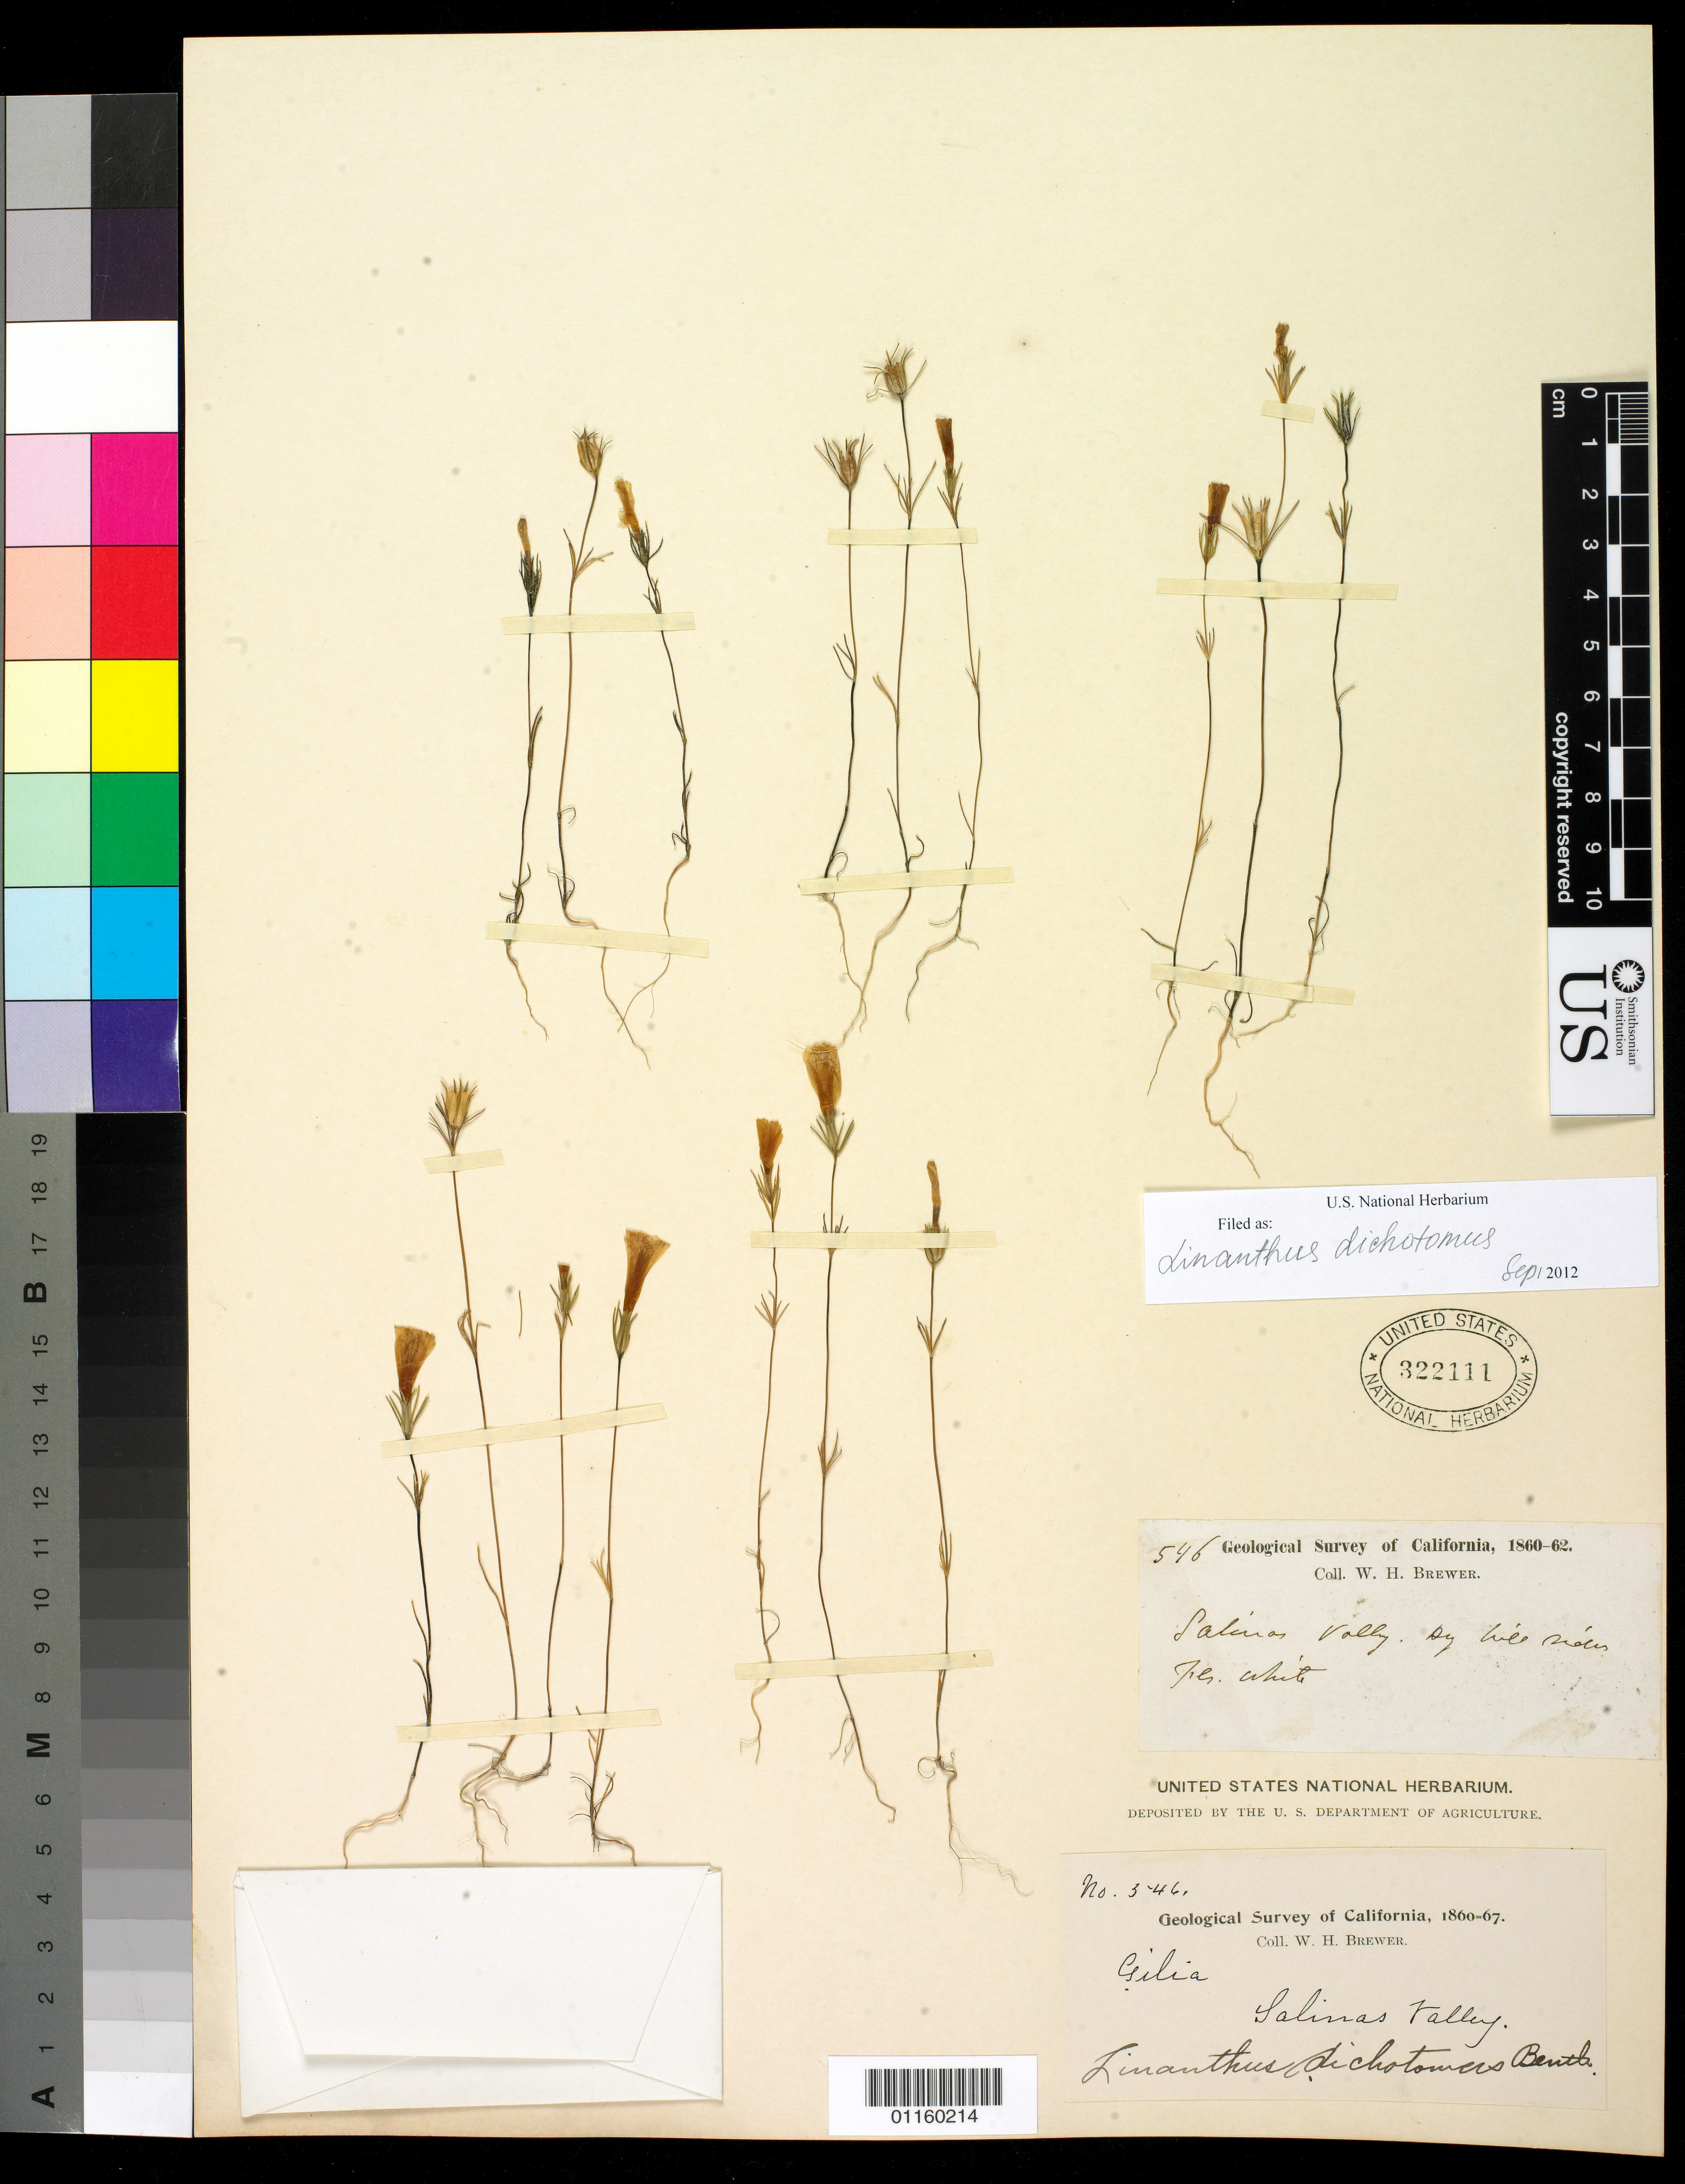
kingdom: Plantae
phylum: Tracheophyta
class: Magnoliopsida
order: Ericales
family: Polemoniaceae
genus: Linanthus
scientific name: Linanthus dichotomus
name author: Benth.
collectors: W. H. Brewer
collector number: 546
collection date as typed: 1860 to -- --- 1867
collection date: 1860/1867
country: United States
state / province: California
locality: Salinas Valley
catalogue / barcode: US 322111